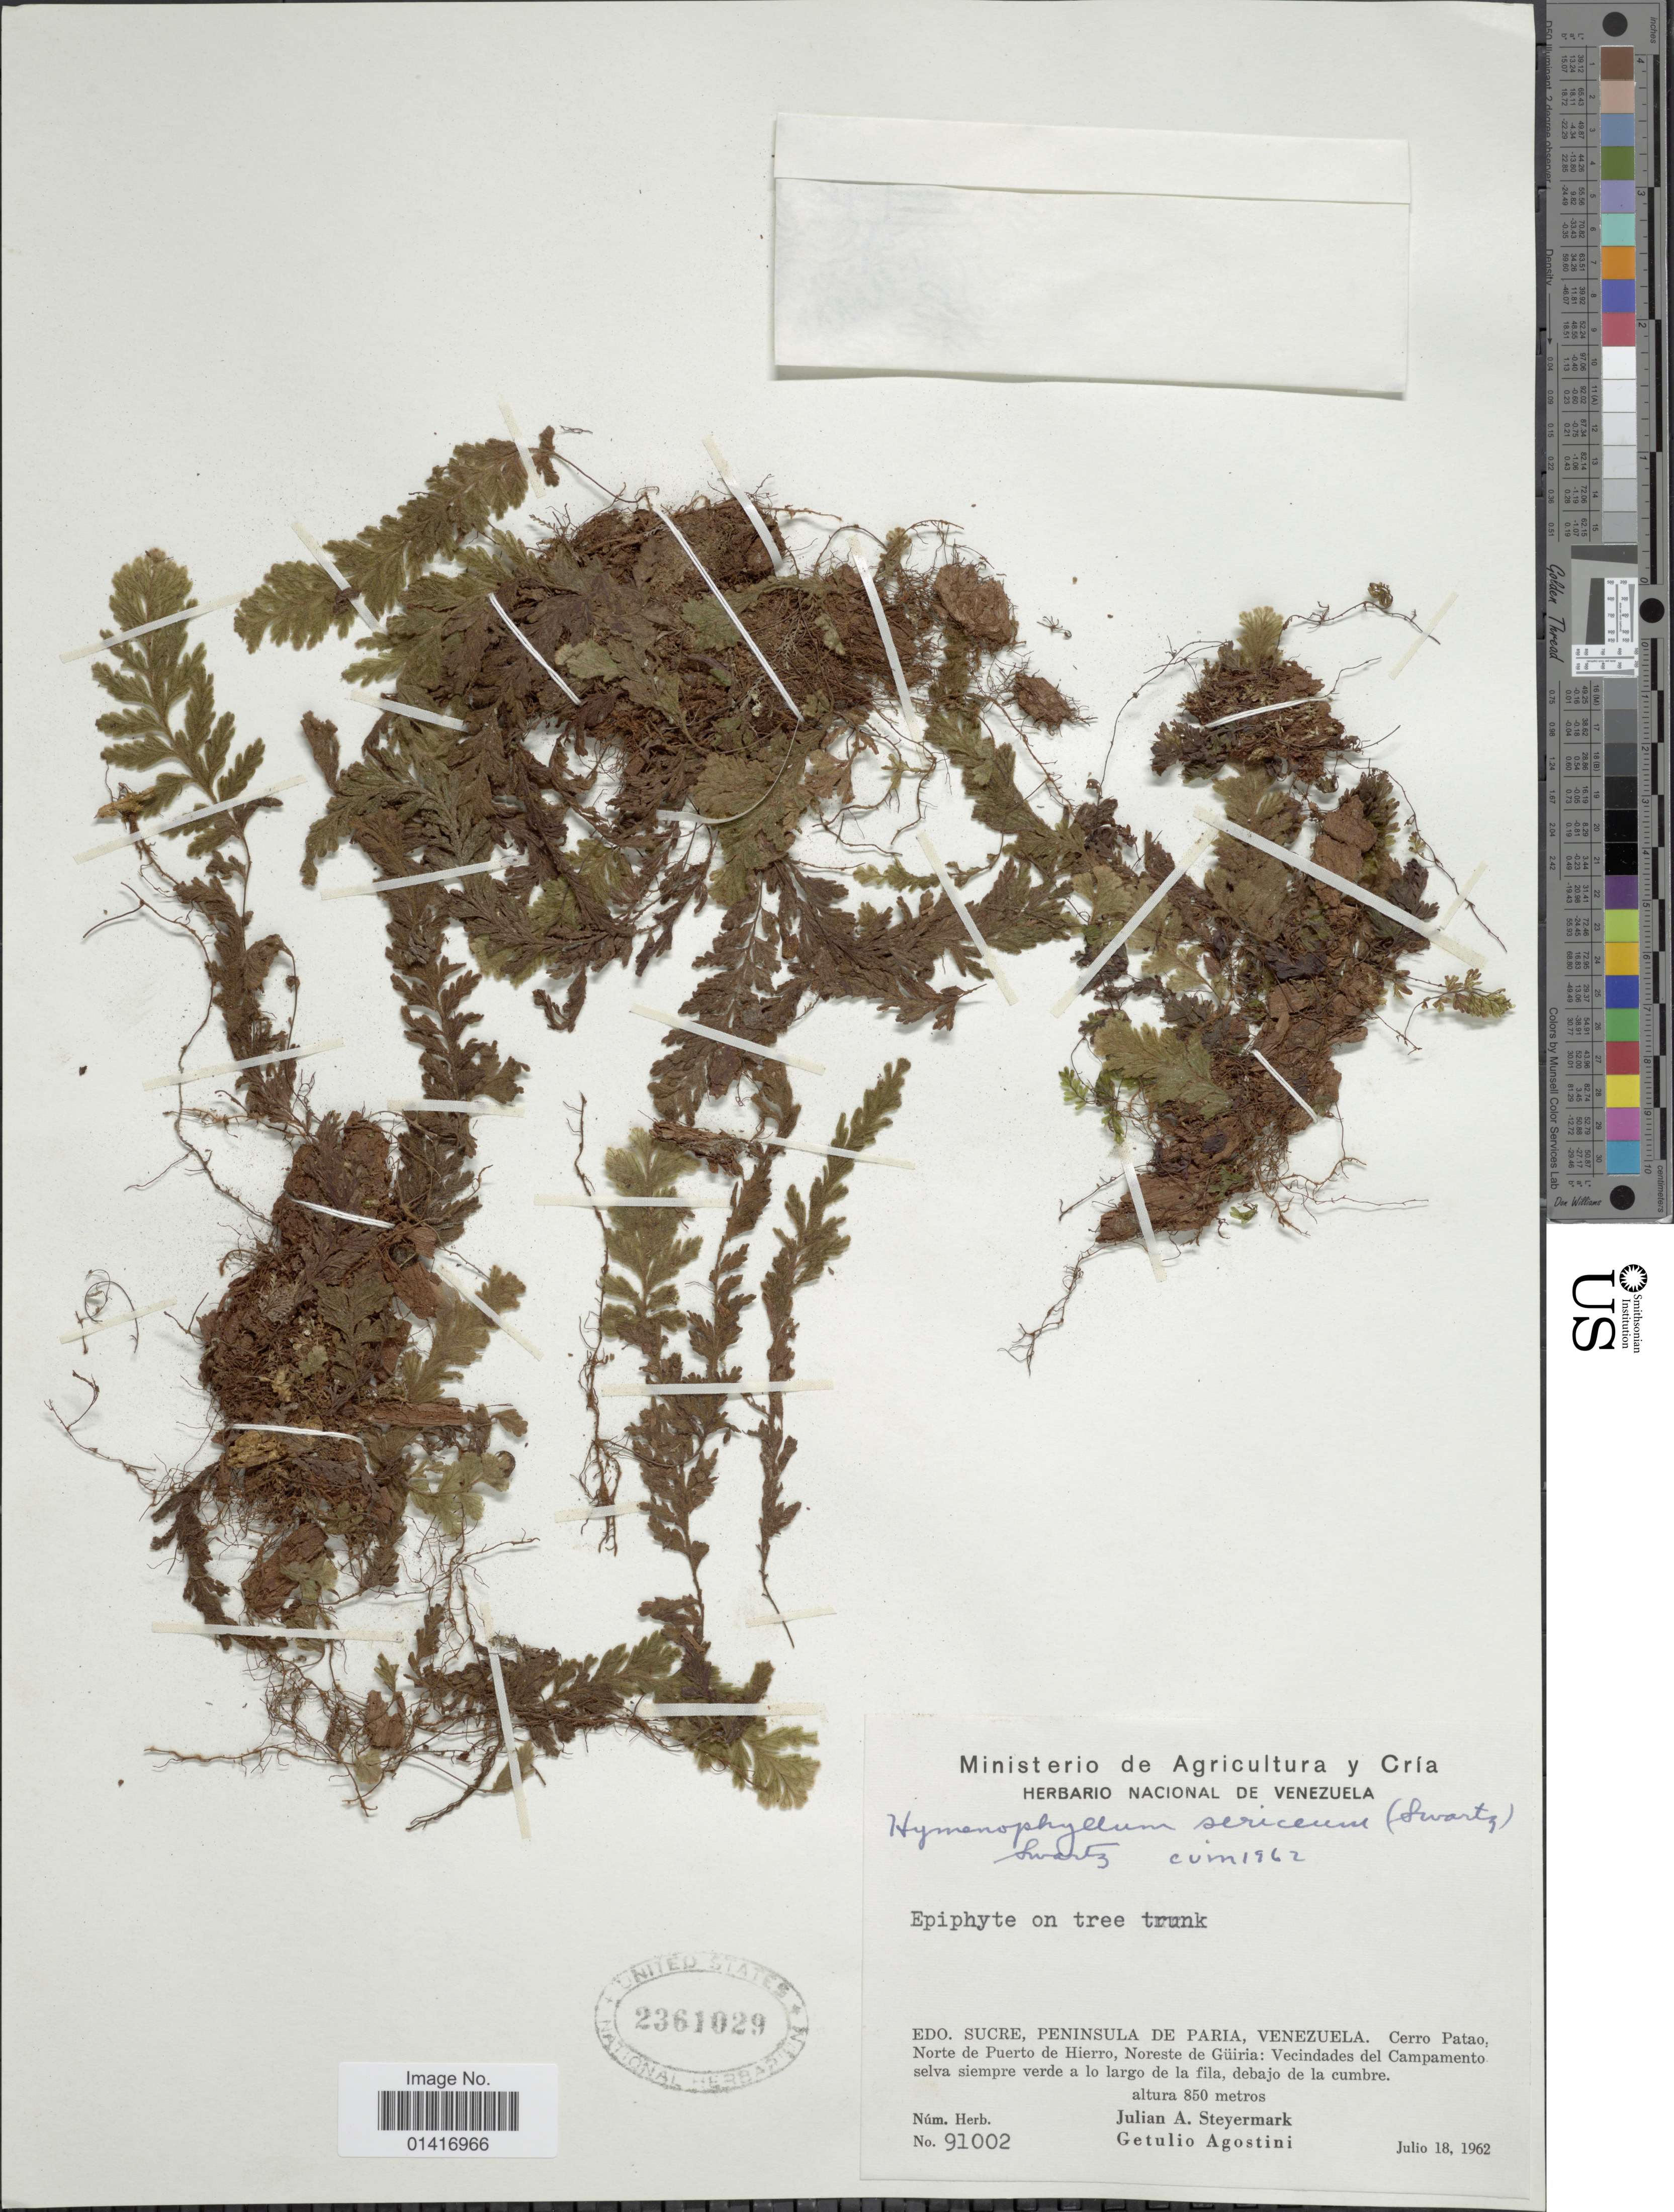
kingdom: Plantae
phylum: Tracheophyta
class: Polypodiopsida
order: Hymenophyllales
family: Hymenophyllaceae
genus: Hymenophyllum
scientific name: Hymenophyllum sericeum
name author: Sw. in Schrad.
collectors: J. Steyermark & G. Agostini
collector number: Núm. Herb. 91002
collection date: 1962-07-18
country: Venezuela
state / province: Sucre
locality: Peninsula de Paria, Cerro Patao, Norte de Puerto de Hierro, Noreste de Güiria, Vecindades del Campamento selva siempre verde a lo largo de la fila, debajo de la cumbre.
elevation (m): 850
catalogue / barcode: US 2361029